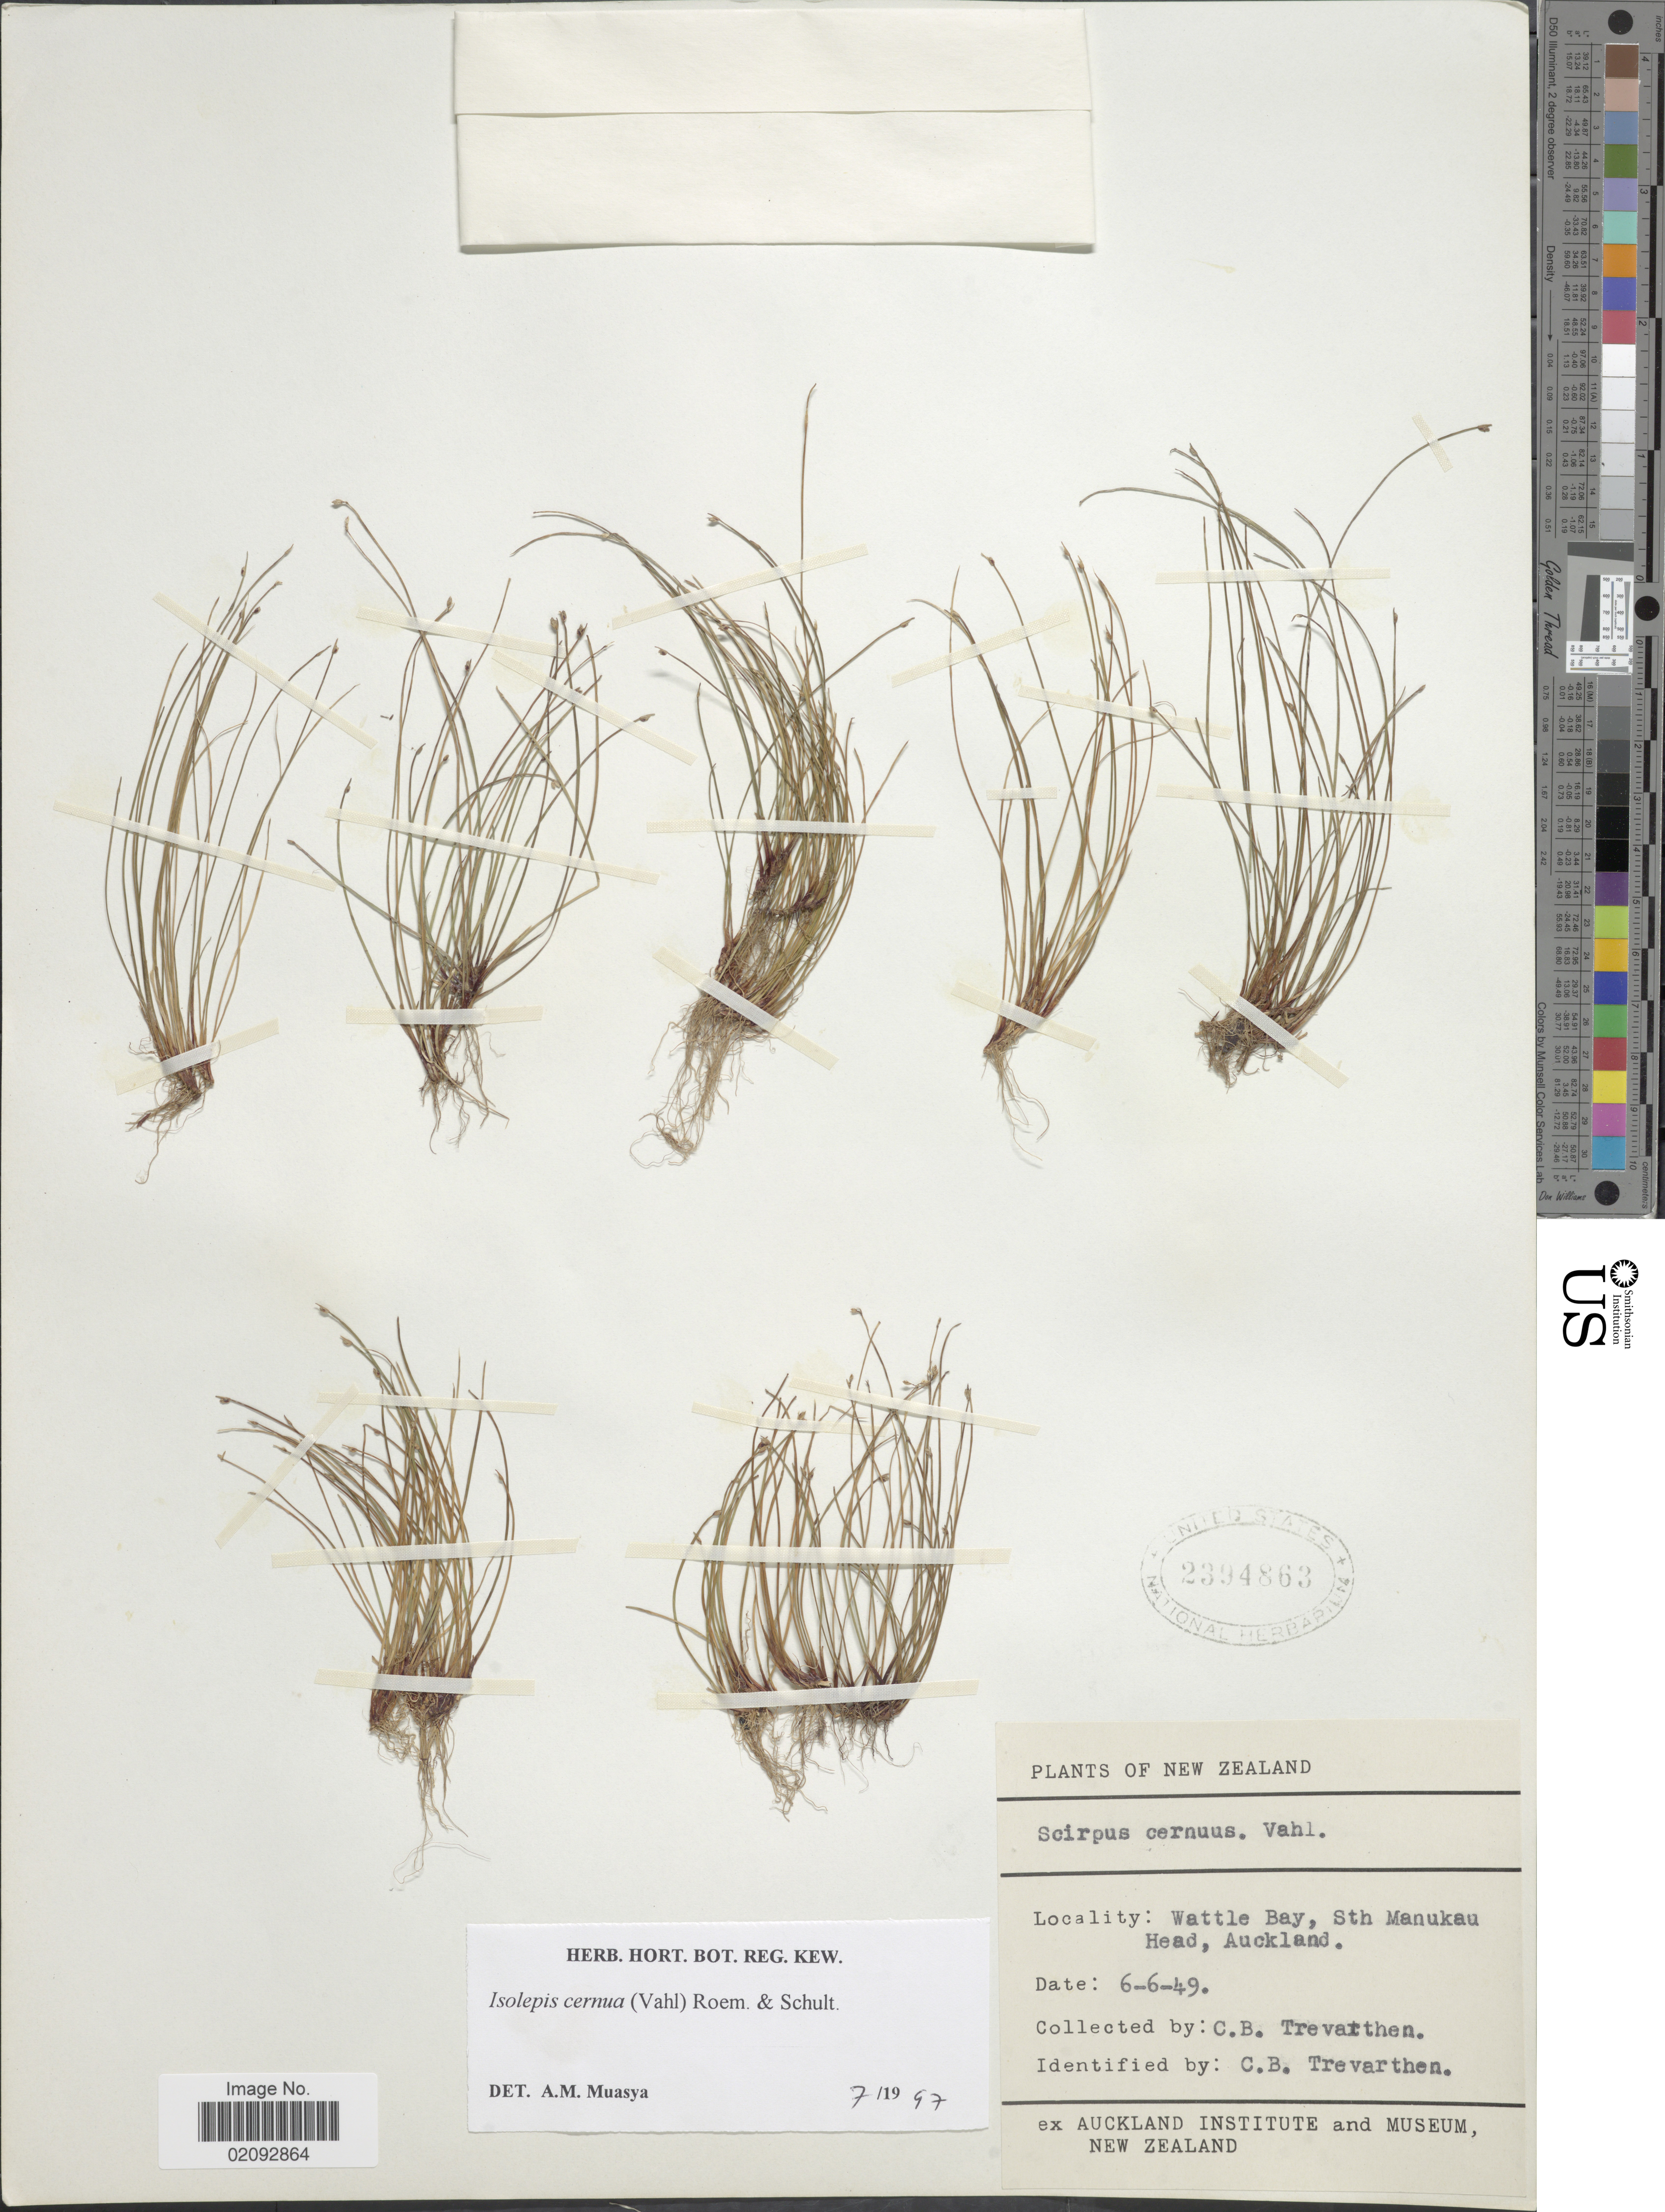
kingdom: Plantae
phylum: Tracheophyta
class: Liliopsida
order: Poales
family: Cyperaceae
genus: Isolepis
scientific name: Isolepis cernua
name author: (Vahl) Roem. & Schult.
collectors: C. Trevarthen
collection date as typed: Transcribed d/m/y: 6/6/49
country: New Zealand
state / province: Auckland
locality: Wattle Bay, Sth Manukau Head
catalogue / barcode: US 2394863